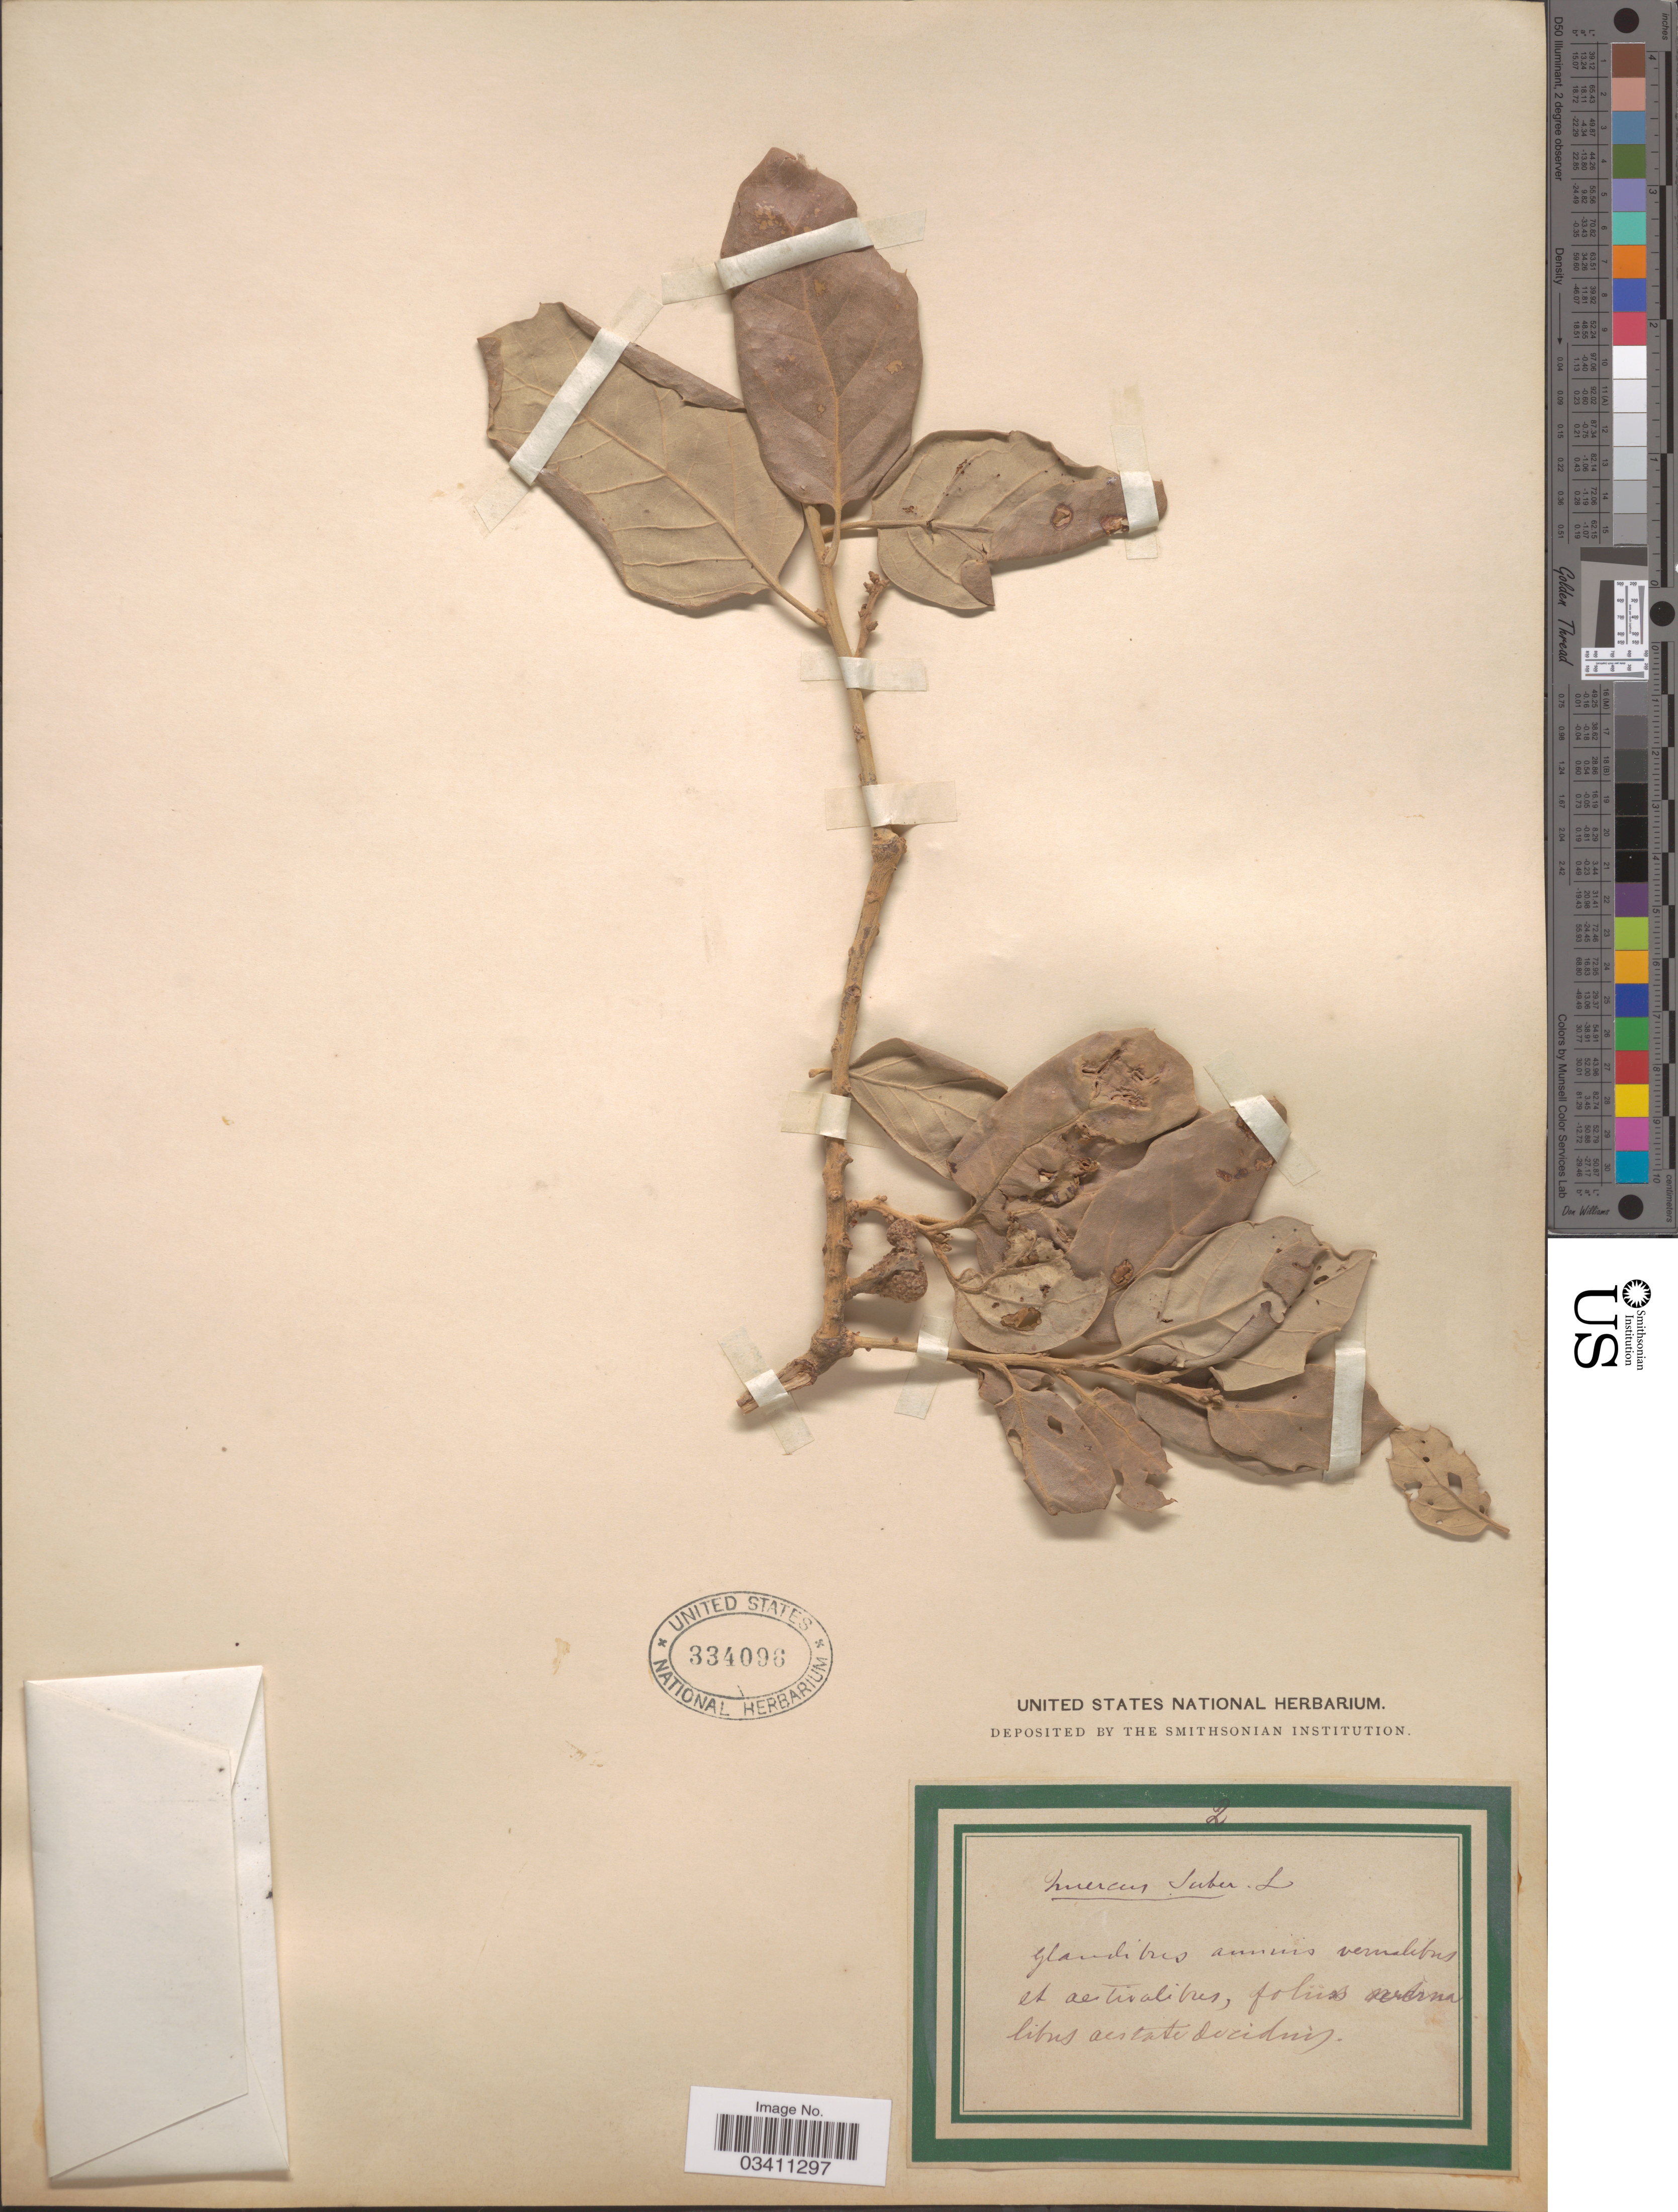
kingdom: Plantae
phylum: Tracheophyta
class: Magnoliopsida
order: Fagales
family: Fagaceae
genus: Quercus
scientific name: Quercus suber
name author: L.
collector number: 2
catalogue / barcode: US 334096